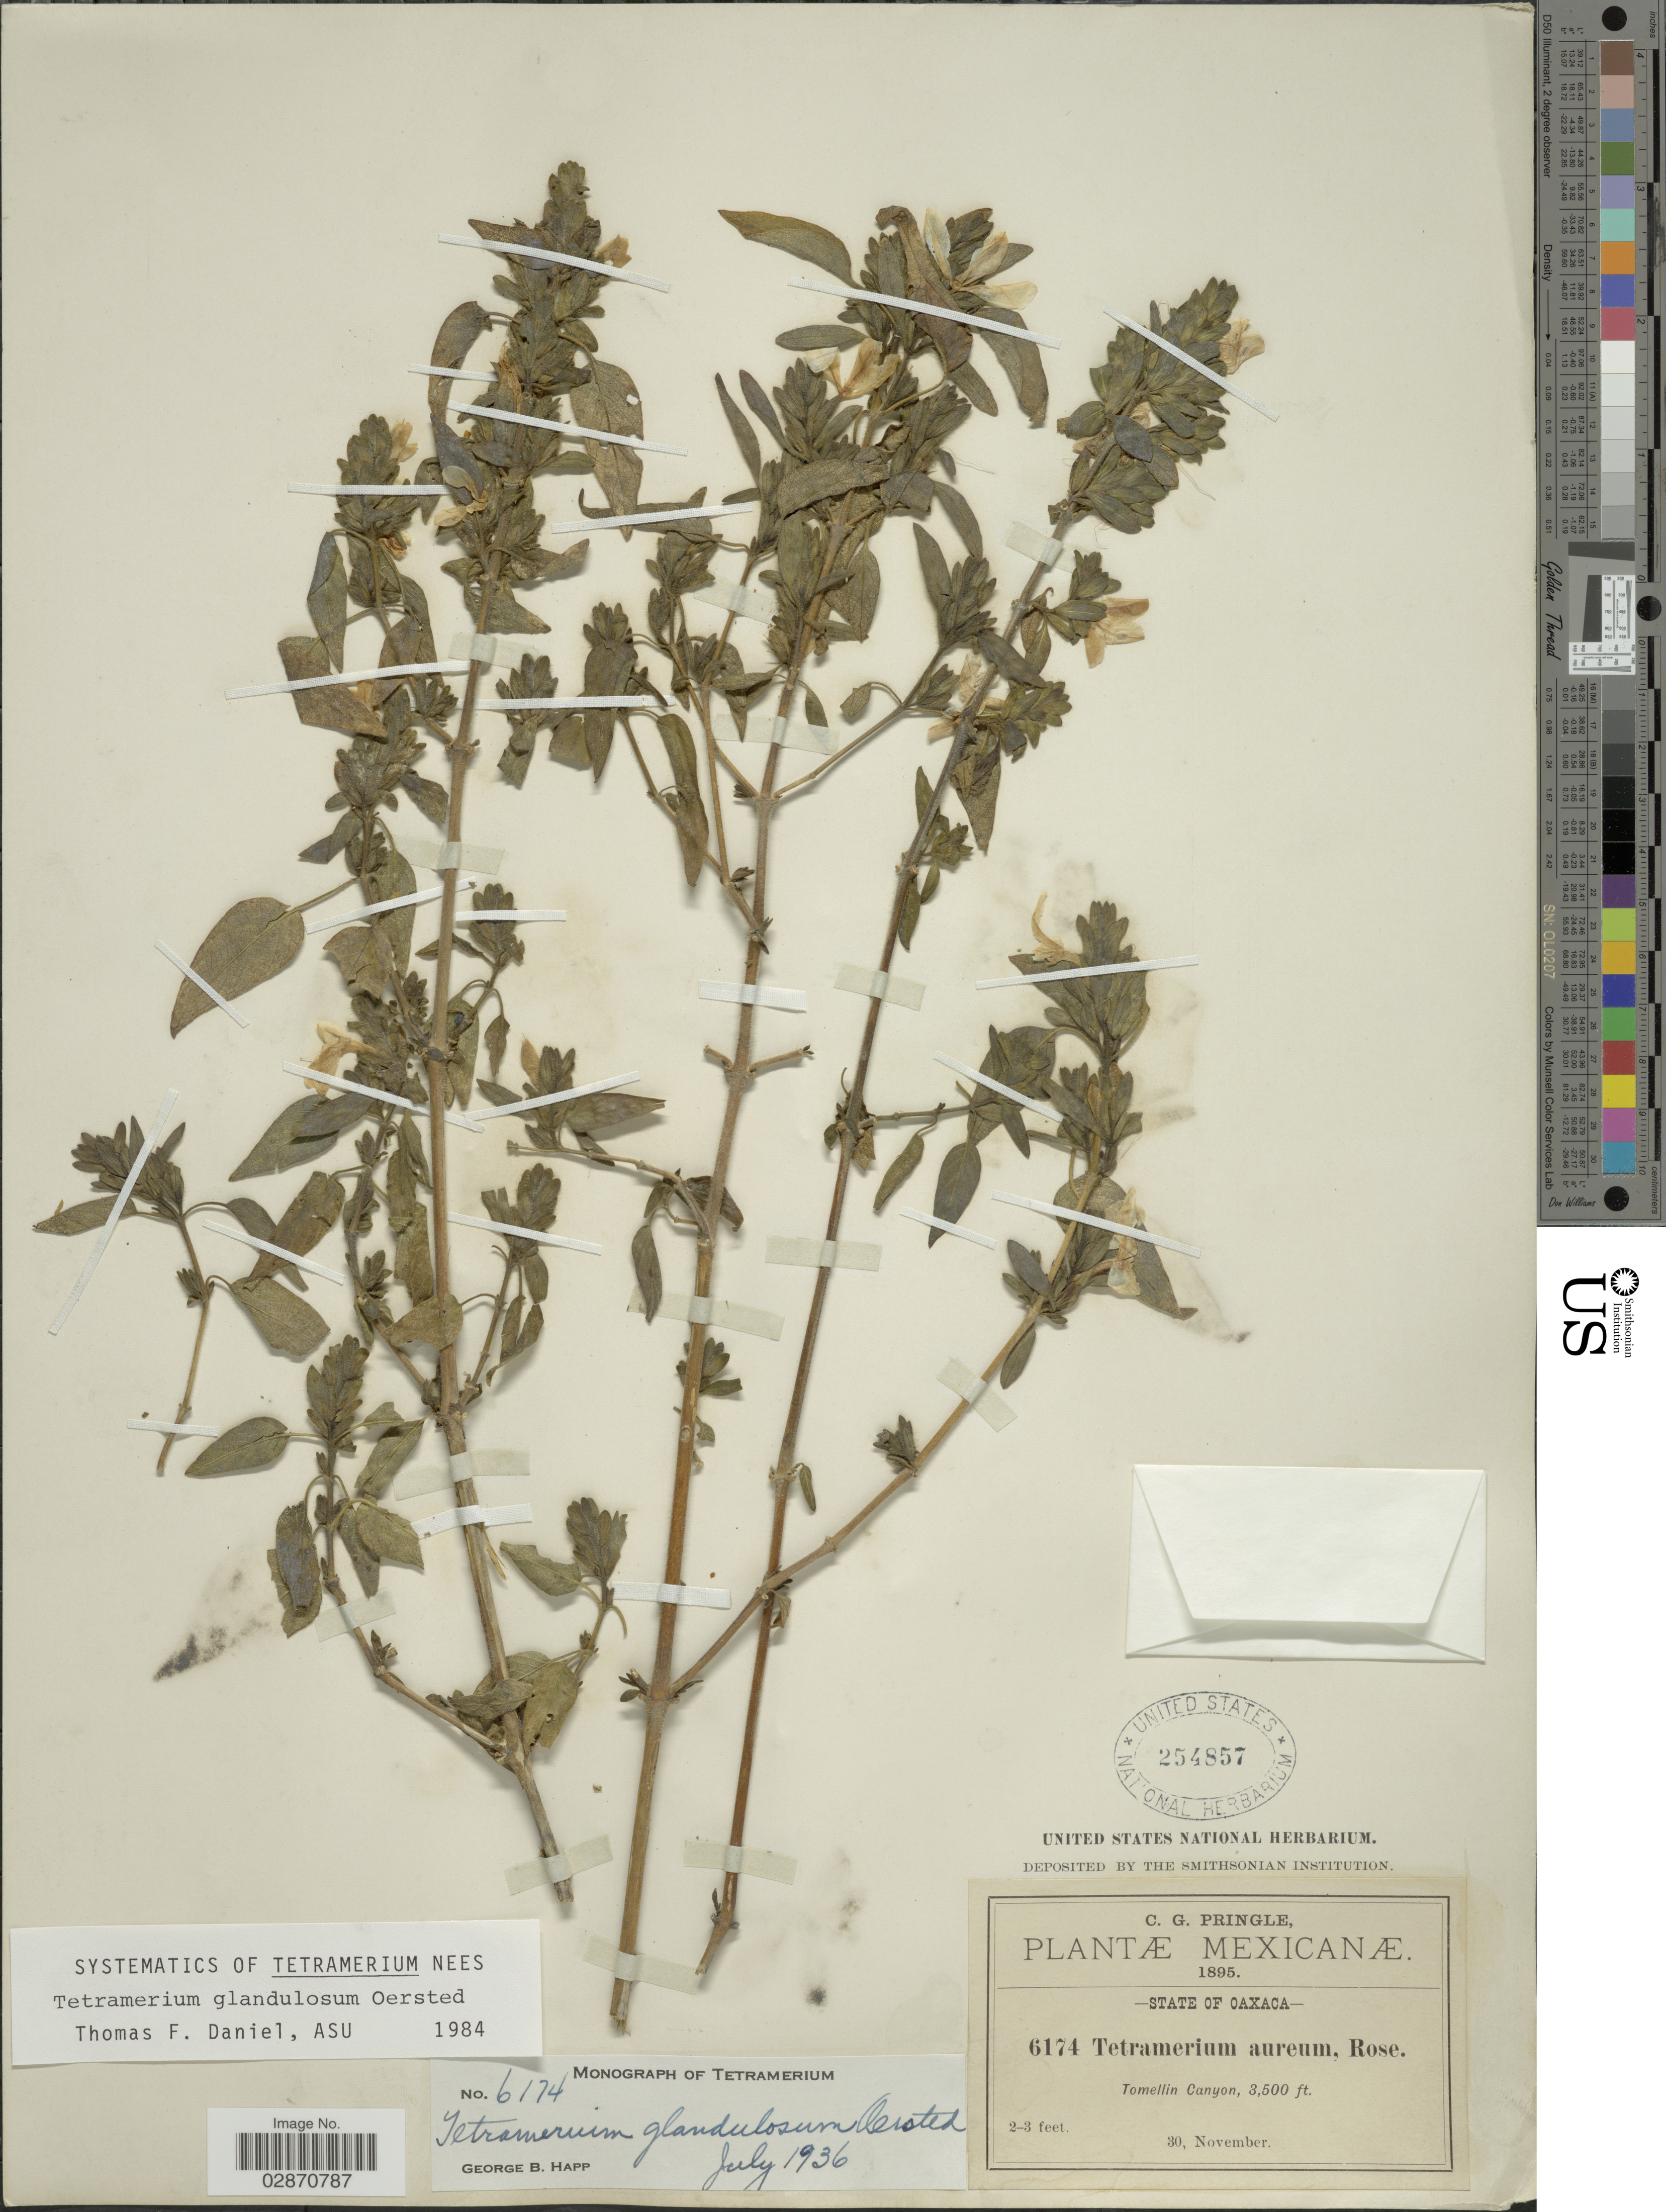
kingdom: Plantae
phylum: Tracheophyta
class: Magnoliopsida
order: Lamiales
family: Acanthaceae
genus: Tetramerium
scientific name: Tetramerium glandulosum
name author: Oerst.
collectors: C. G. Pringle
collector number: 6174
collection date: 1895-11-30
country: Mexico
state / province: Oaxaca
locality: Tomellin Canyon.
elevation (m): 1067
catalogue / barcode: US 254857